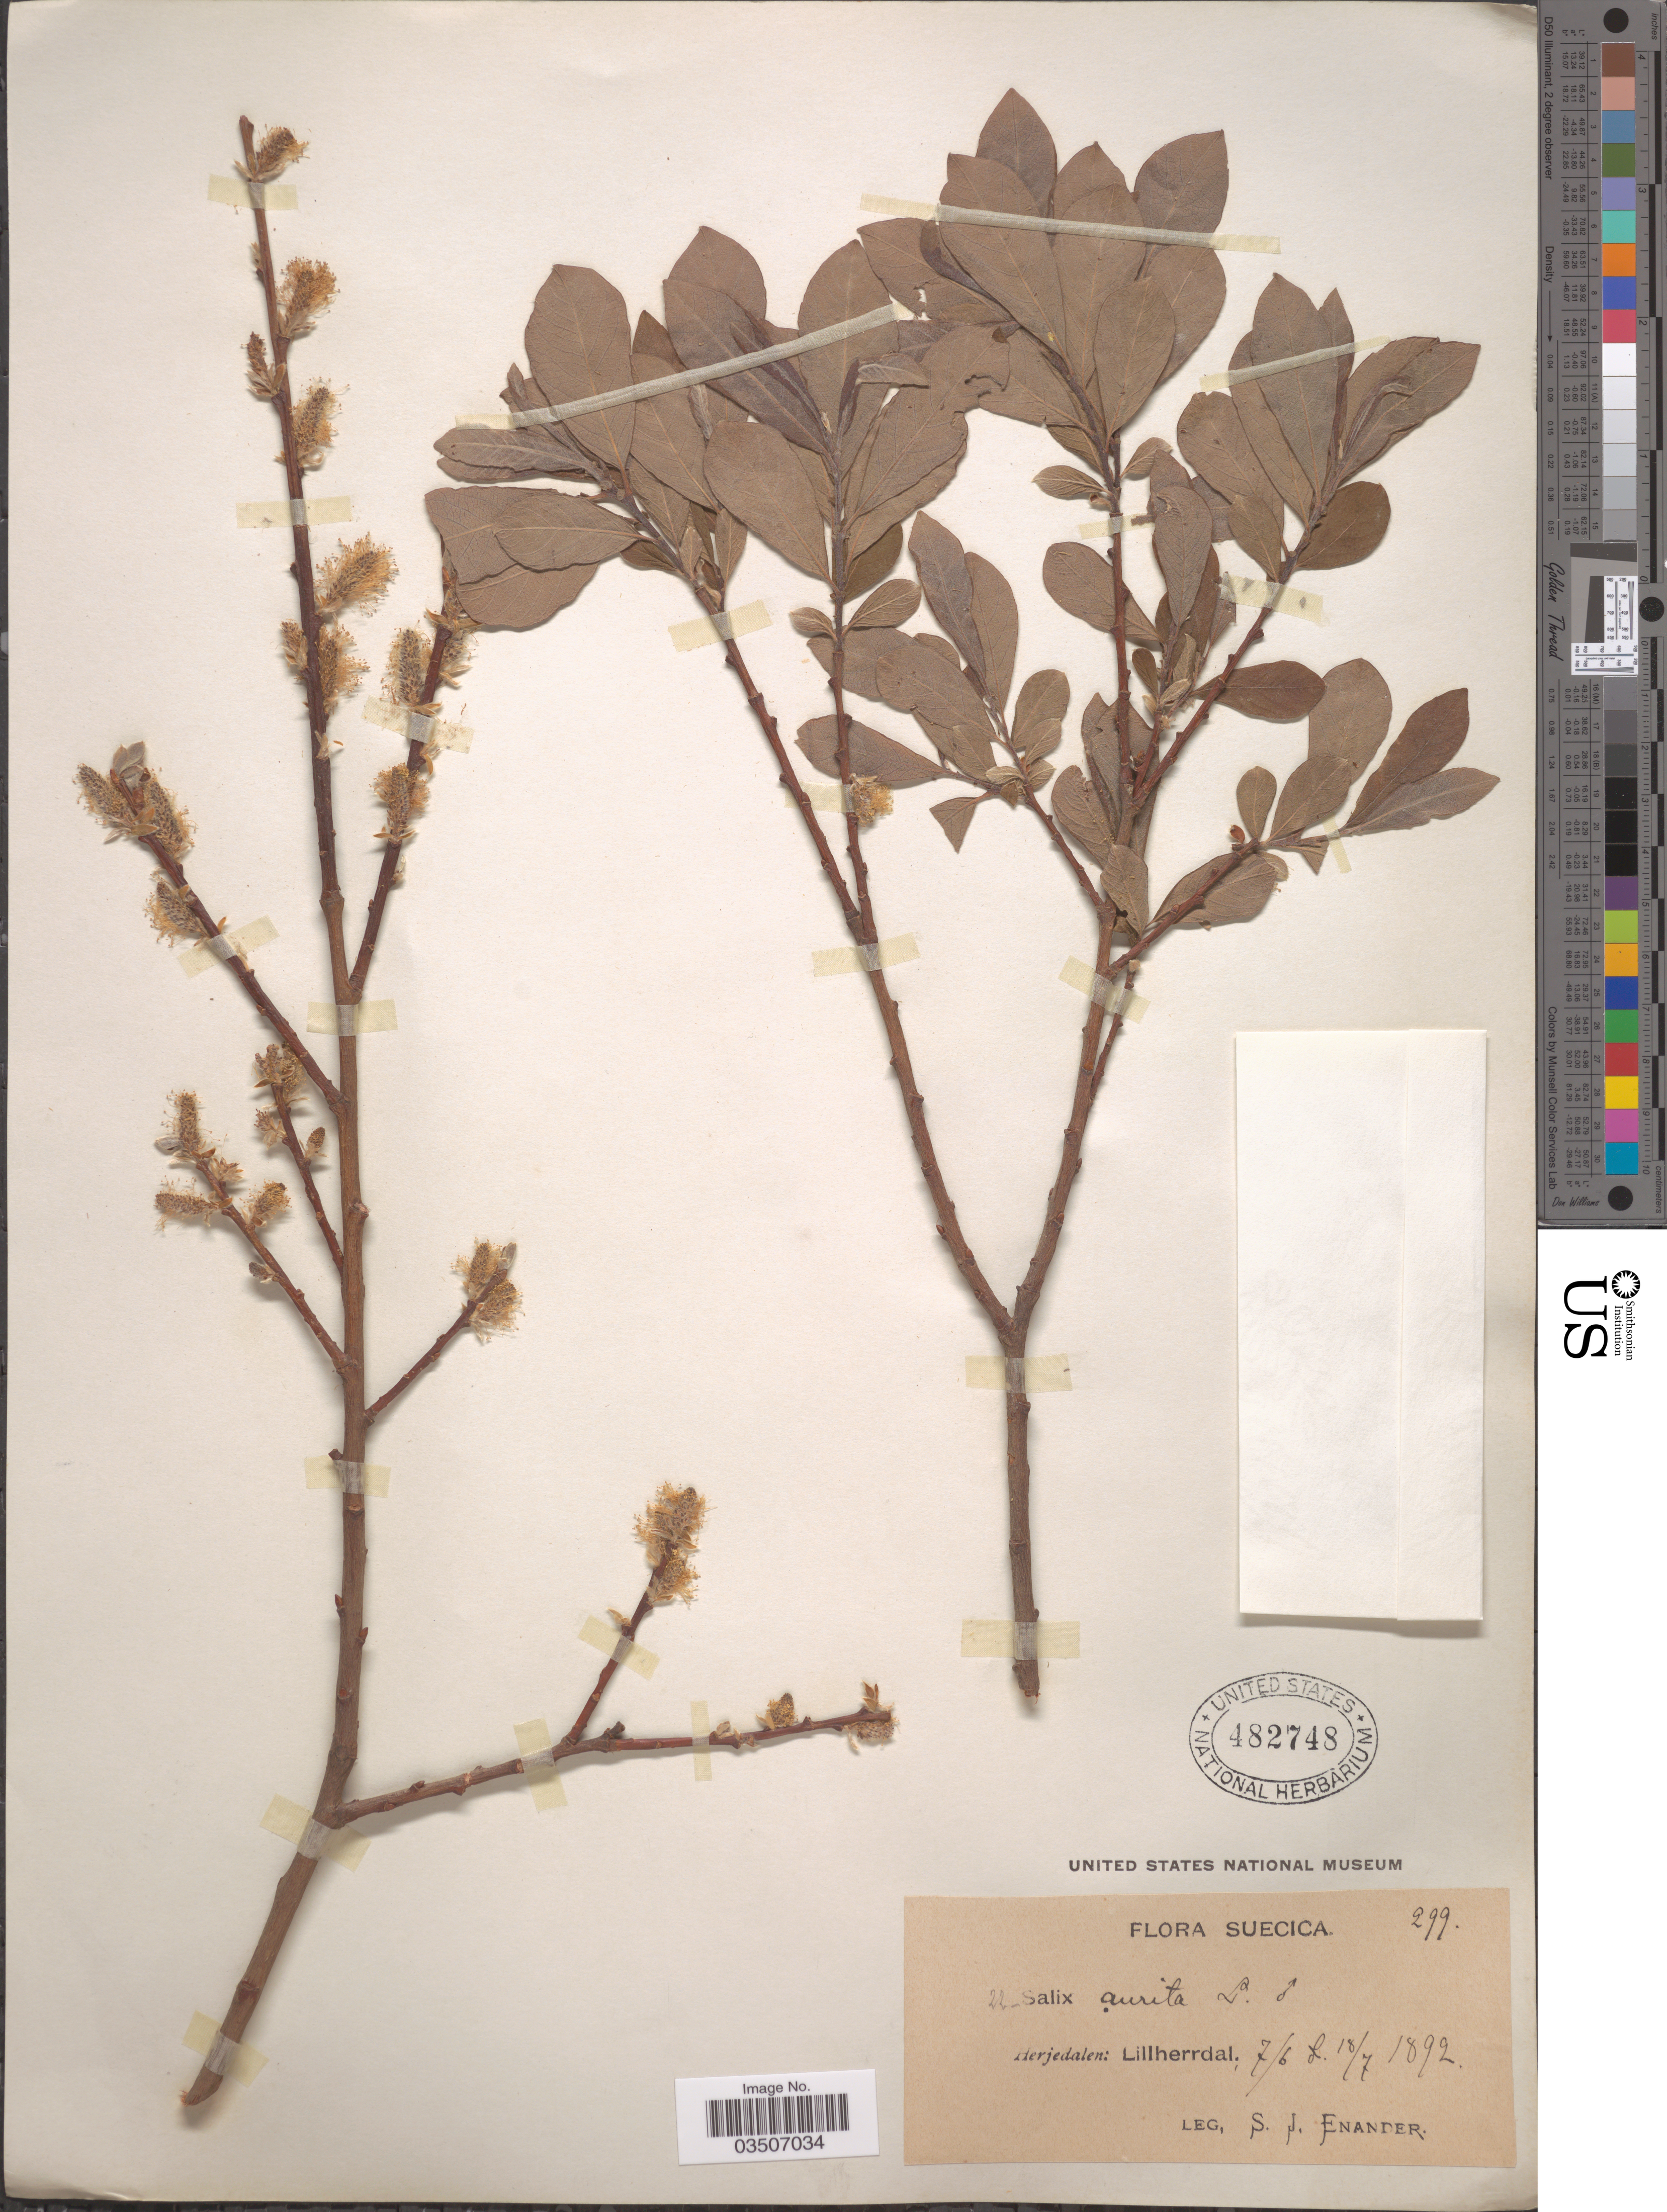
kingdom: Plantae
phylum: Tracheophyta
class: Magnoliopsida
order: Malpighiales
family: Salicaceae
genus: Salix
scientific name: Salix aurita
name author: L.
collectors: S. Enander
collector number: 299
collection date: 1892-06-07/1892-07-18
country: Sweden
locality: Suecica. Herjedalen: Lillherrdal.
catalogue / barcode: US 482748